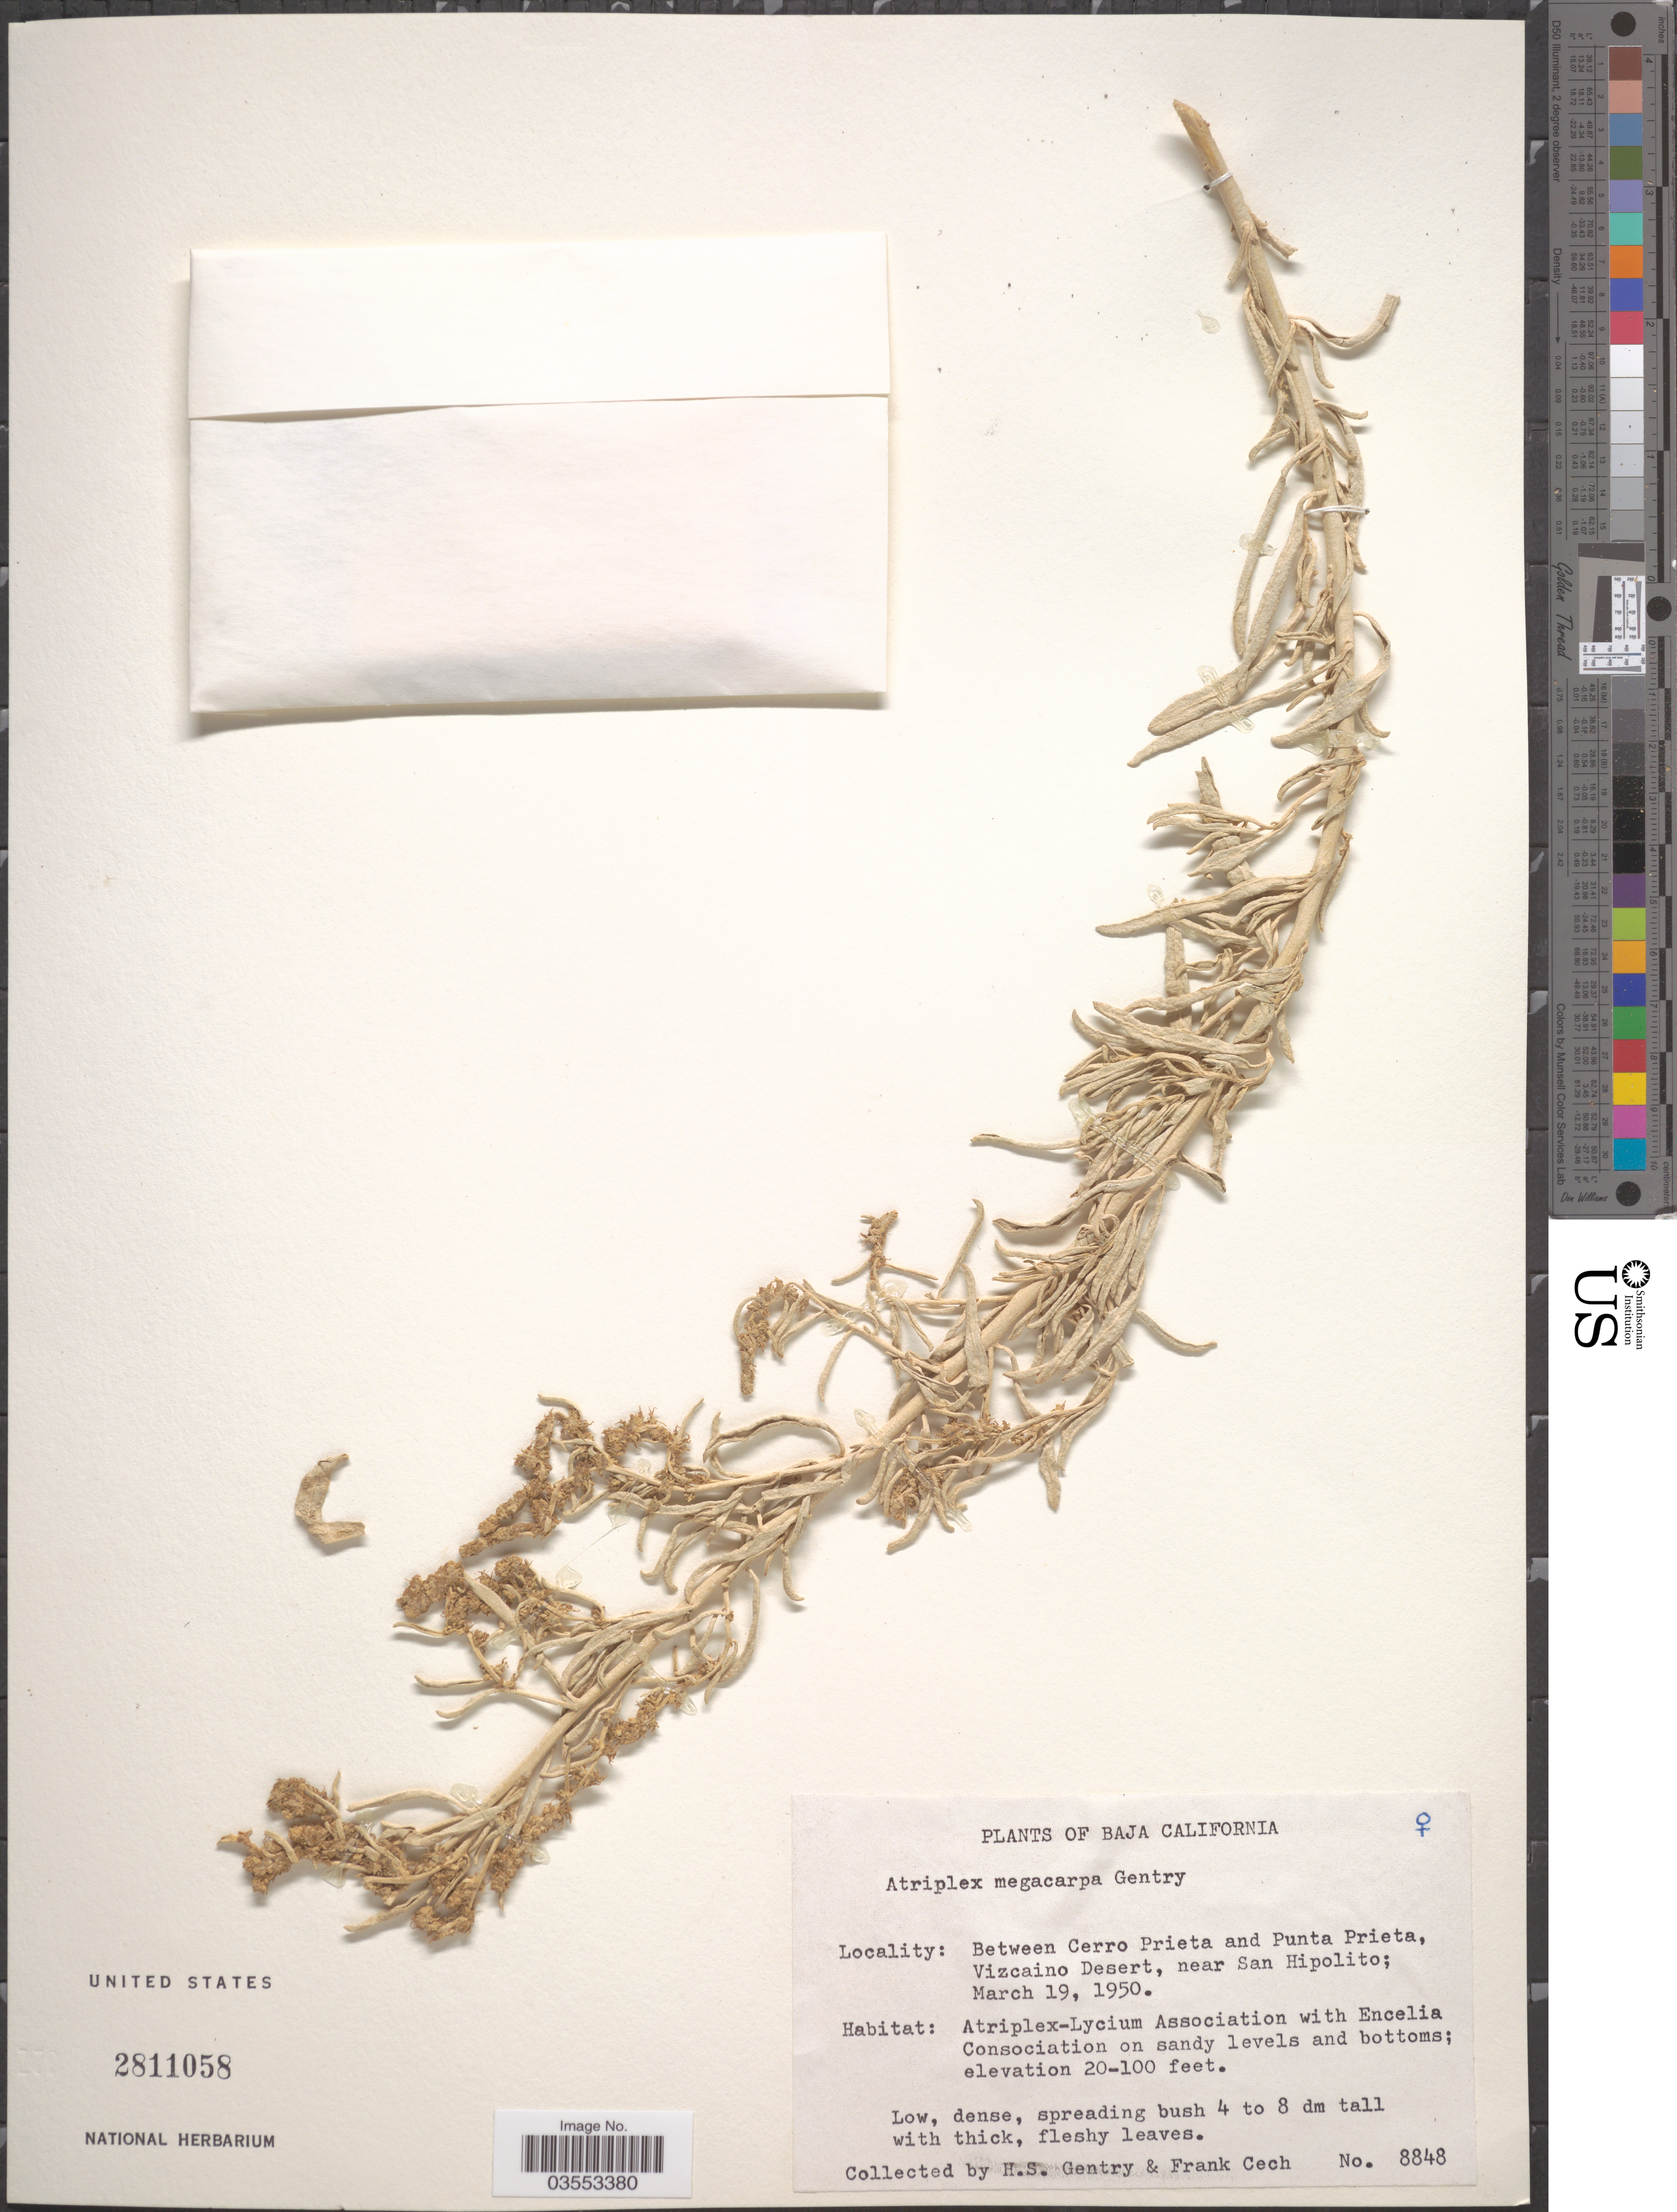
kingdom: Plantae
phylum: Tracheophyta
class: Magnoliopsida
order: Caryophyllales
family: Amaranthaceae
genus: Atriplex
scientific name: Atriplex canescens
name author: (Pursh) Nutt.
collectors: H. S. Gentry & F. Cech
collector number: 8848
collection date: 1950-03-19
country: Mexico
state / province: Baja California Norte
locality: Between Cerro Prieta and Punta Prieta Vizcaino Desert, near San Hipolito.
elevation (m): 6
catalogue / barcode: US 2811058